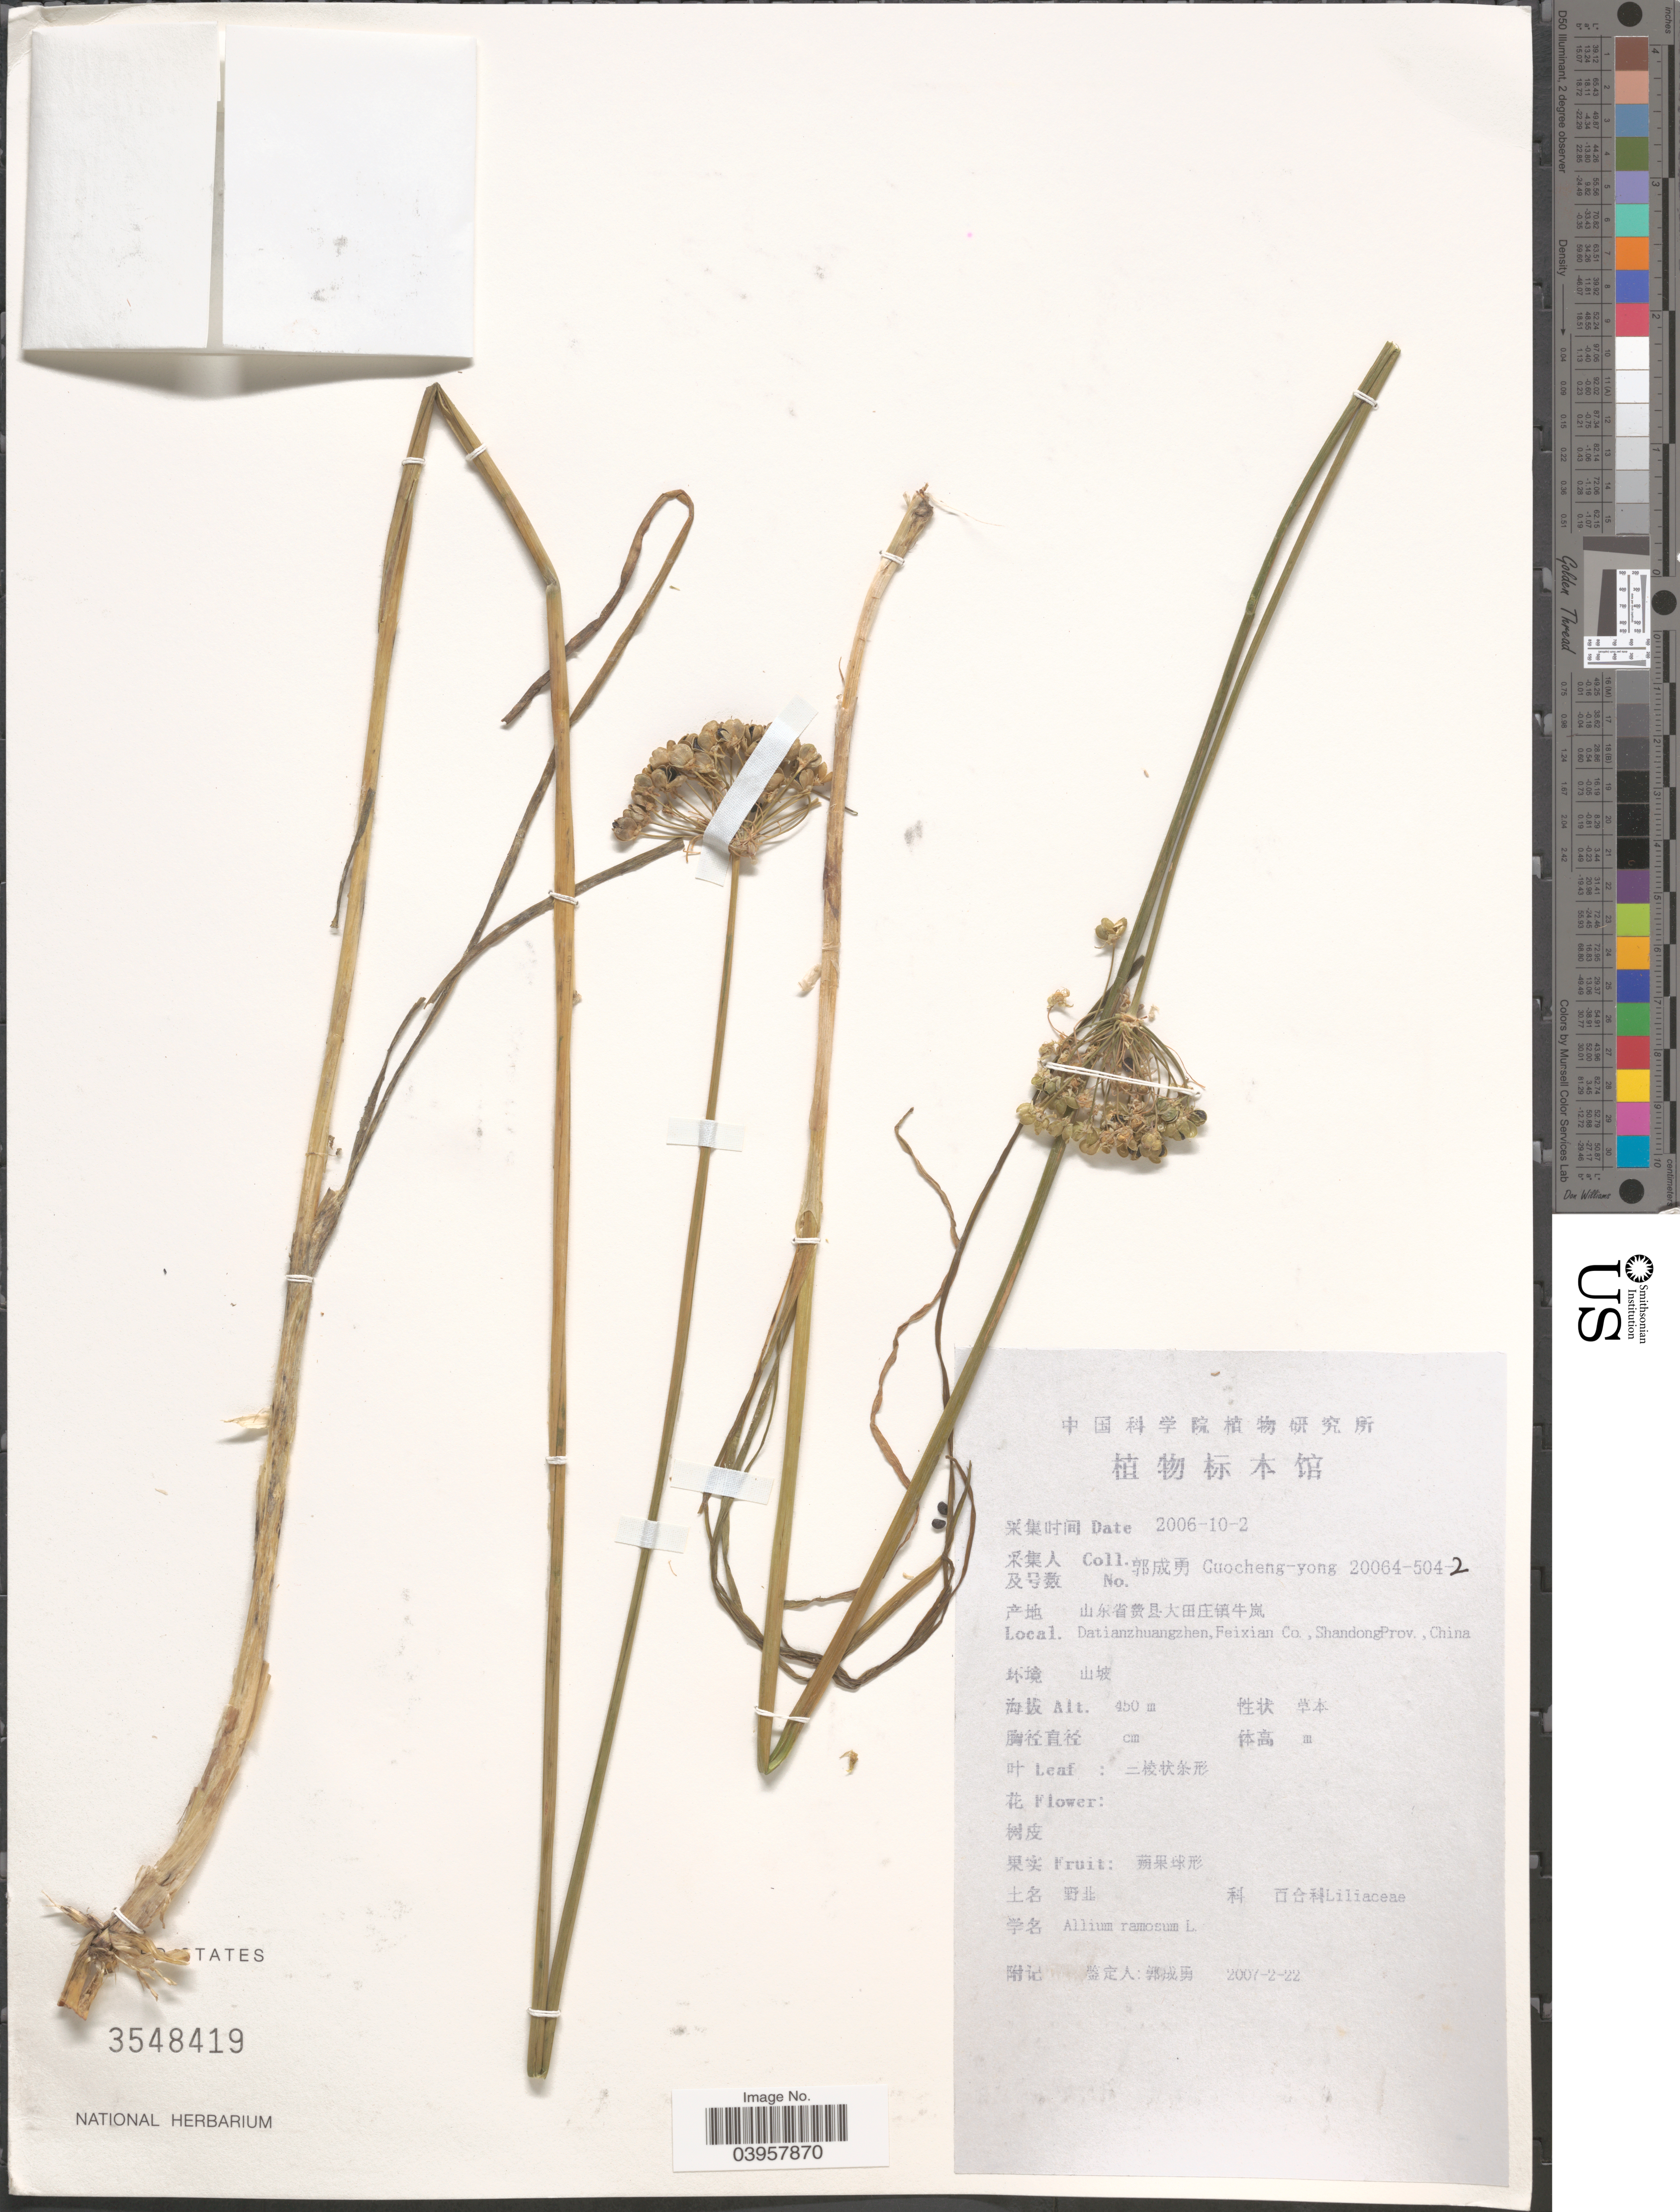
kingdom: Plantae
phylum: Tracheophyta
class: Liliopsida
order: Asparagales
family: Amaryllidaceae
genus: Allium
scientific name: Allium ramosum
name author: L.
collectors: Guo cheng-yong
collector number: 20064-504-2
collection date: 2006-10-02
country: China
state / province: Shandong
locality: Datianzhuangzhen, Feixian Co.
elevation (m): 450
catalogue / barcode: US 3548419